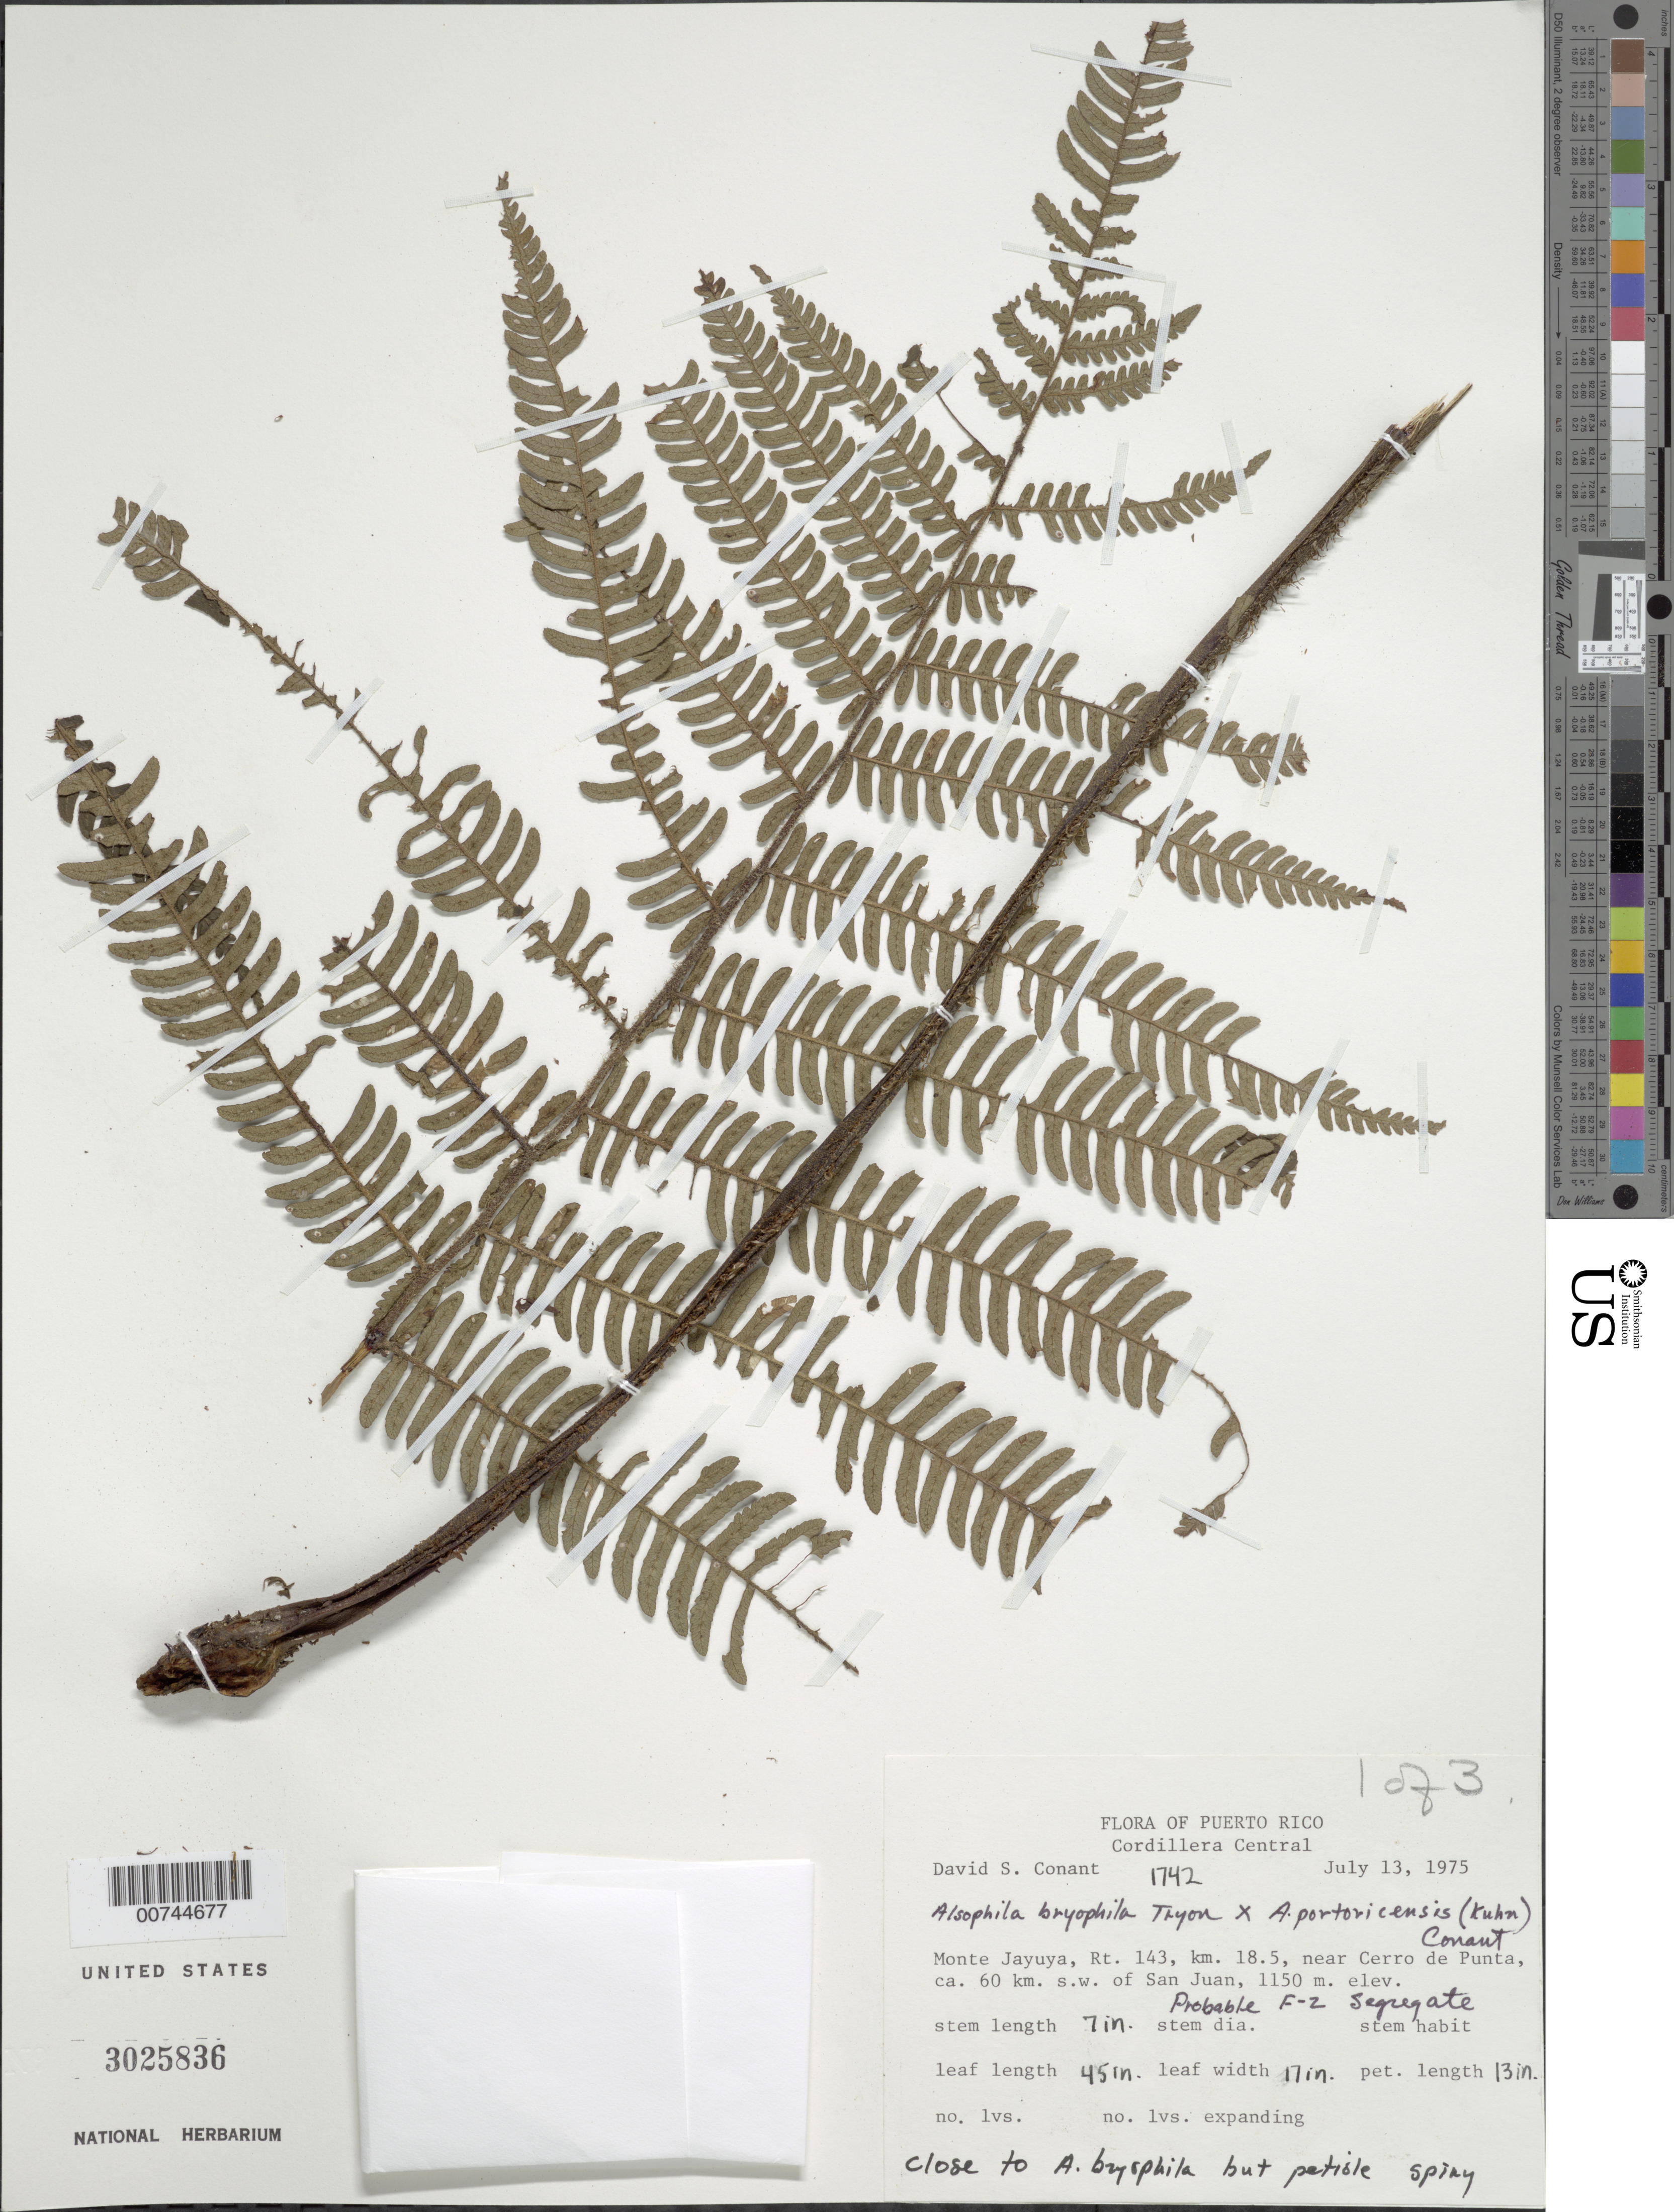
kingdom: Plantae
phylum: Tracheophyta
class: Polypodiopsida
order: Cyatheales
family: Cyatheaceae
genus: Alsophila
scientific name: Alsophila bryophila x A. portoricensis (Spreng. ex Kuhn) D.S. Conant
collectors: D. S. Conant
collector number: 1742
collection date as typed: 13 Jul 1975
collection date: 1975-07-13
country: Puerto Rico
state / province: San Juan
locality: Cordillera Central, Monte Jayuya, Rt. 143, km 18.5, near Cerro de Punta, ca. 60 km SW of San Juan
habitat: Close to A. bryophila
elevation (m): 1150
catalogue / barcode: US 3025836